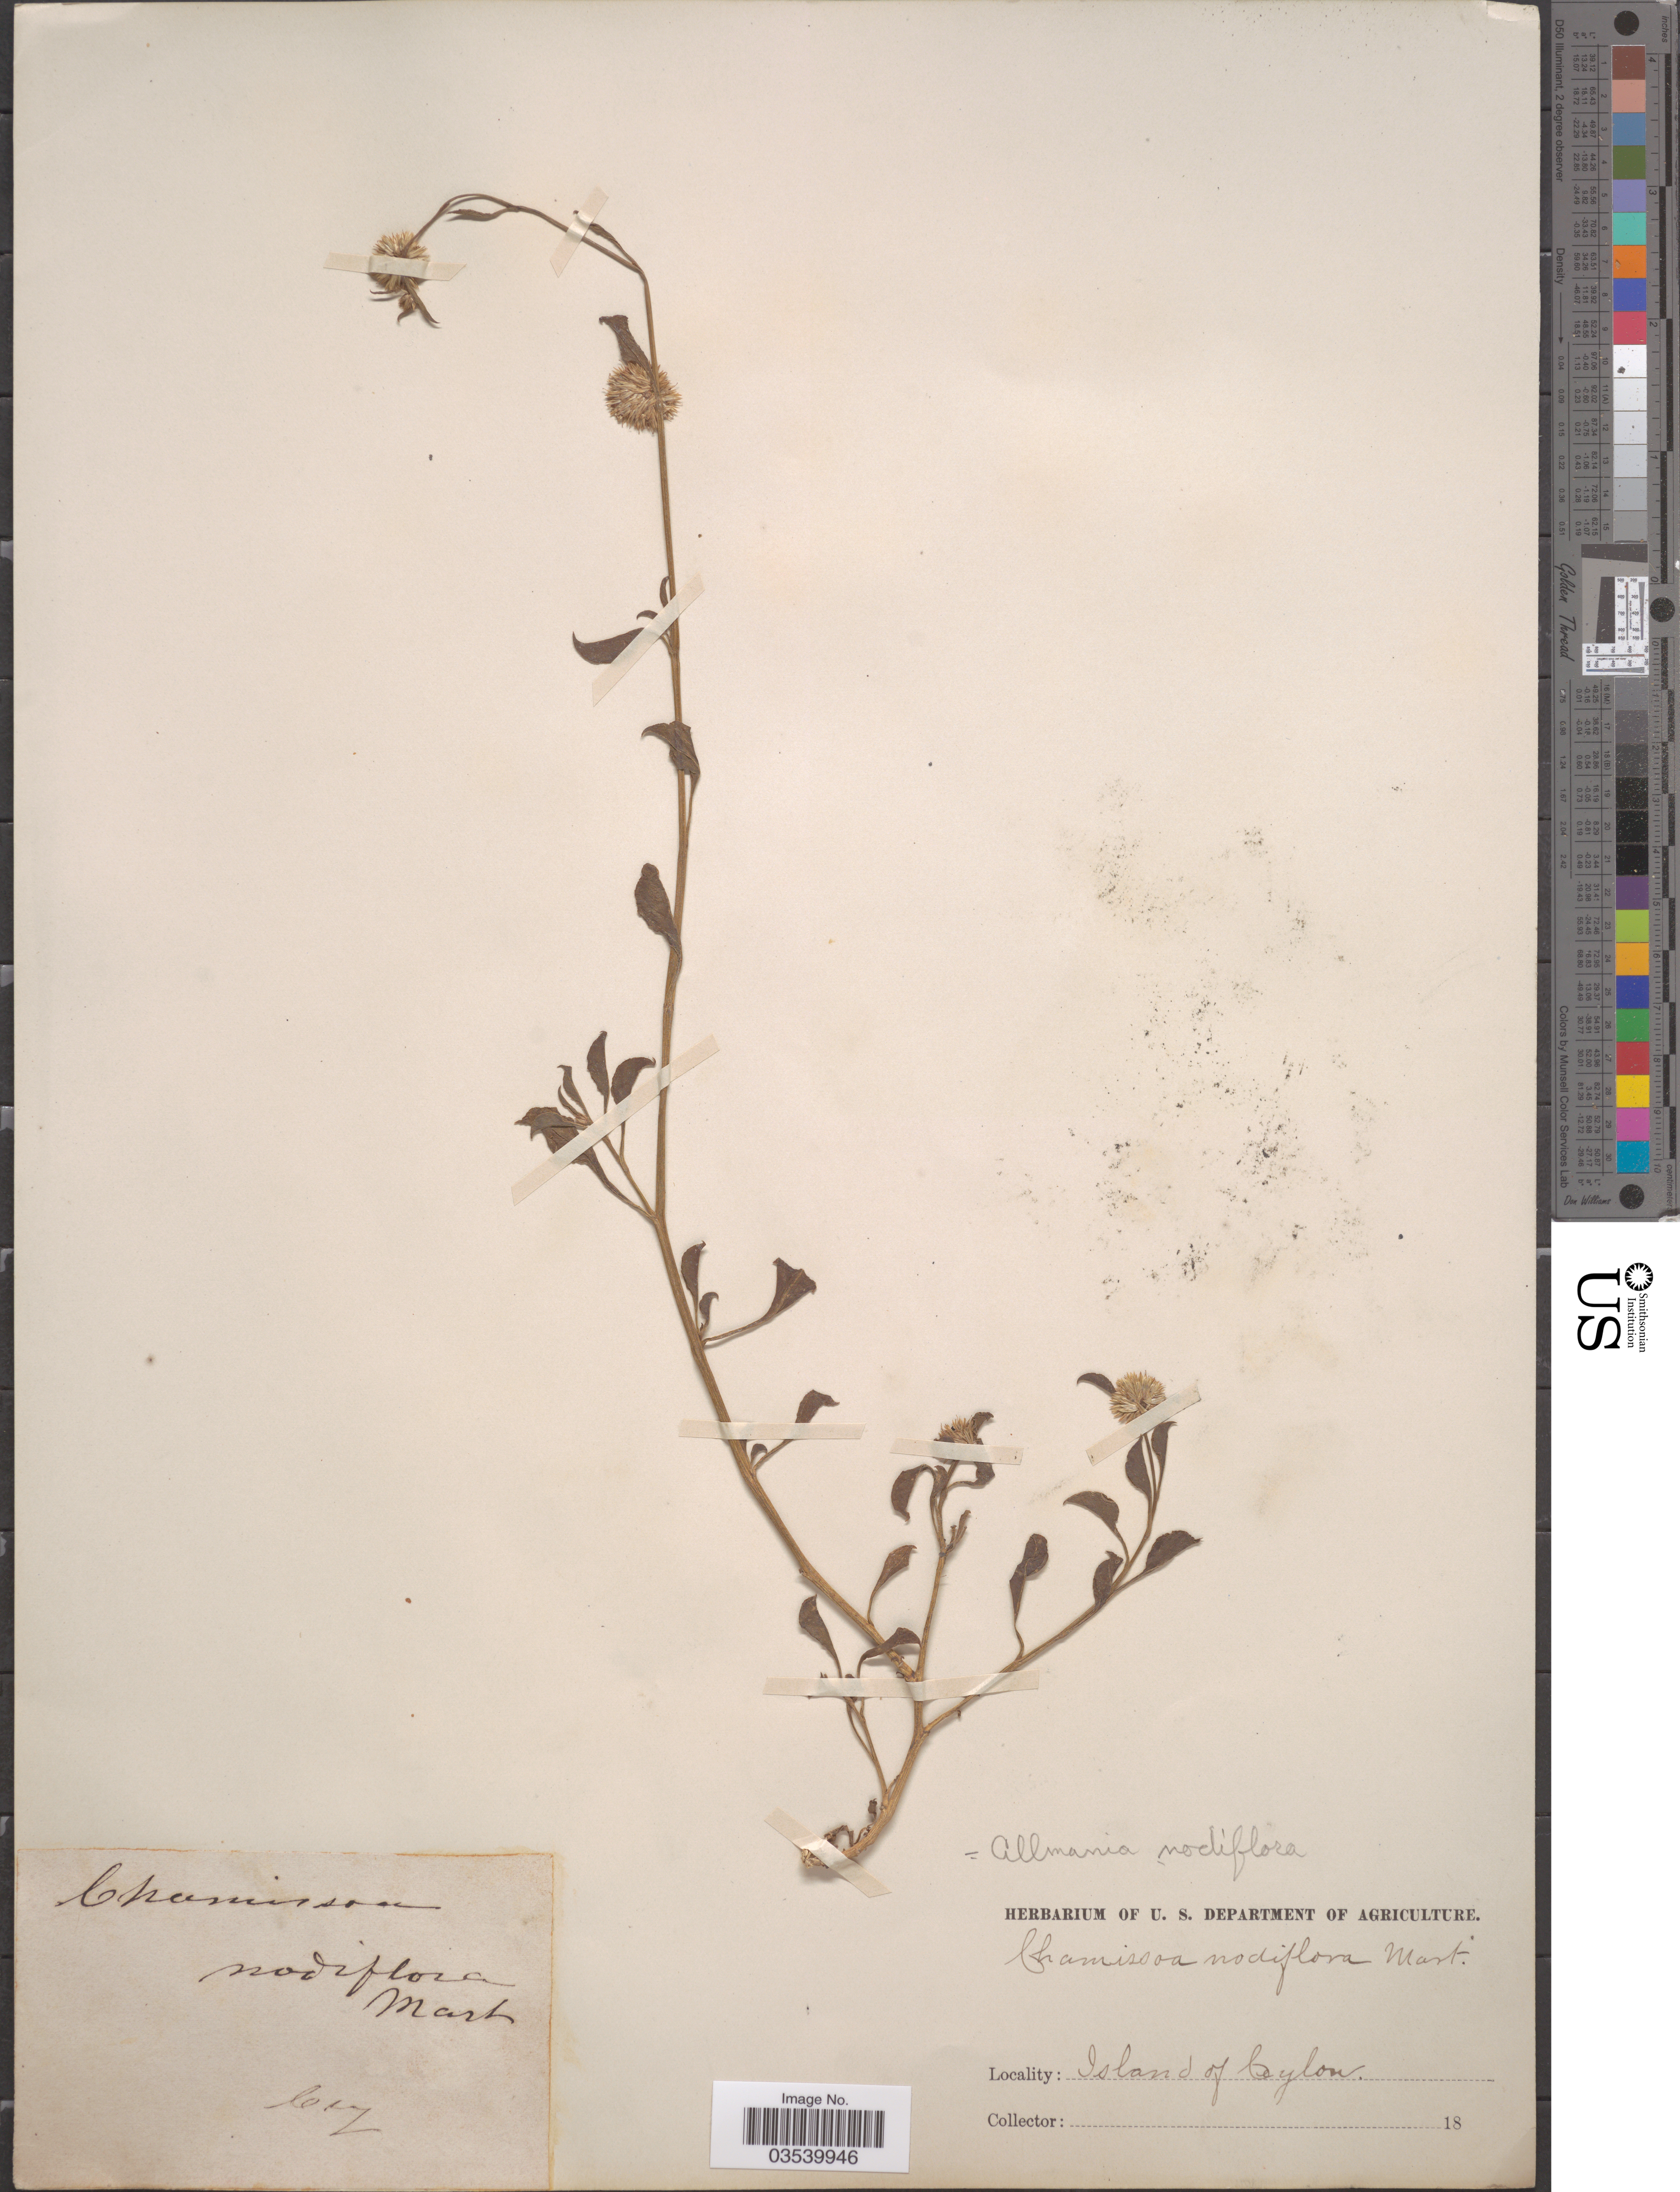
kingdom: Plantae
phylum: Tracheophyta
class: Magnoliopsida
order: Caryophyllales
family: Amaranthaceae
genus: Allmania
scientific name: Allmania nodiflora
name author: (L.) R. Br. ex Wight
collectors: ex herb. U. S. Department of Agriculture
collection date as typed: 18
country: Sri Lanka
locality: Island of Ceylon.